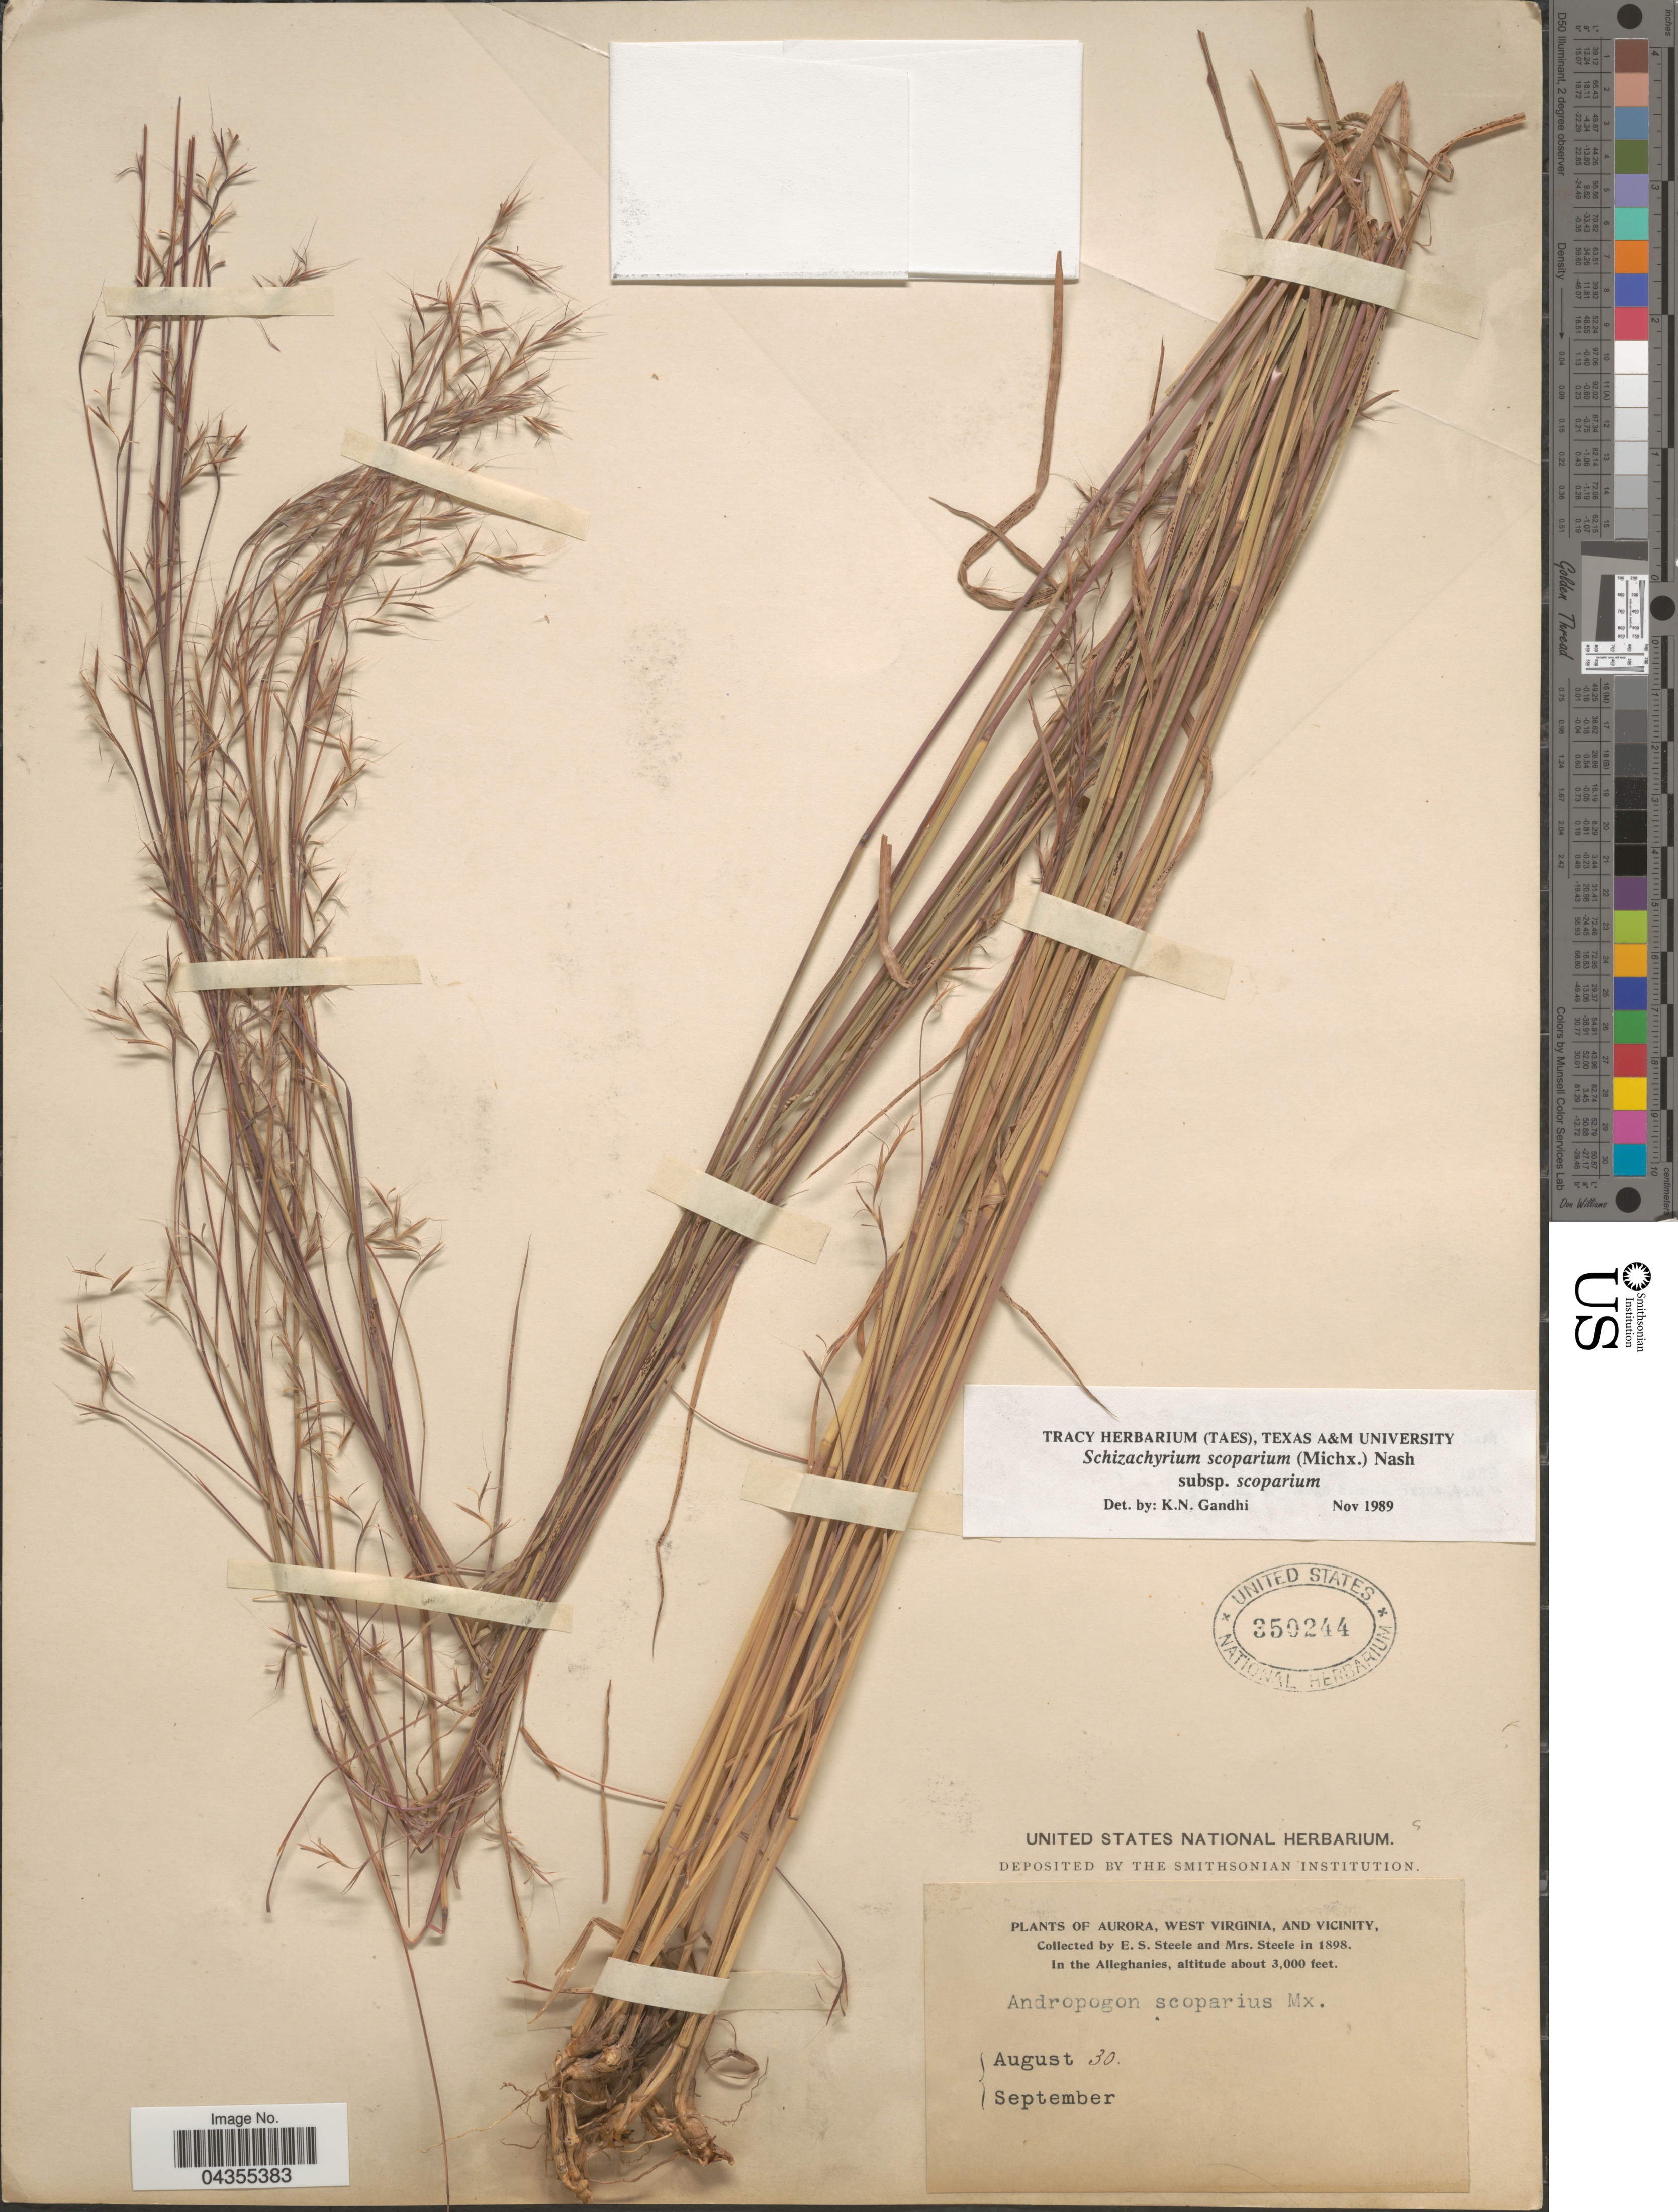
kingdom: Plantae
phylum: Tracheophyta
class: Liliopsida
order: Poales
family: Poaceae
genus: Schizachyrium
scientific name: Schizachyrium scoparium var. scoparium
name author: (Michx.) Nash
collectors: E. Steele & Mrs. E. S. Steele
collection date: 1898-08-30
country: United States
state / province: West Virginia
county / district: Preston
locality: Aurora, and Vicinity. In the Alleghanies.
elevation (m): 914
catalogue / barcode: US 350244